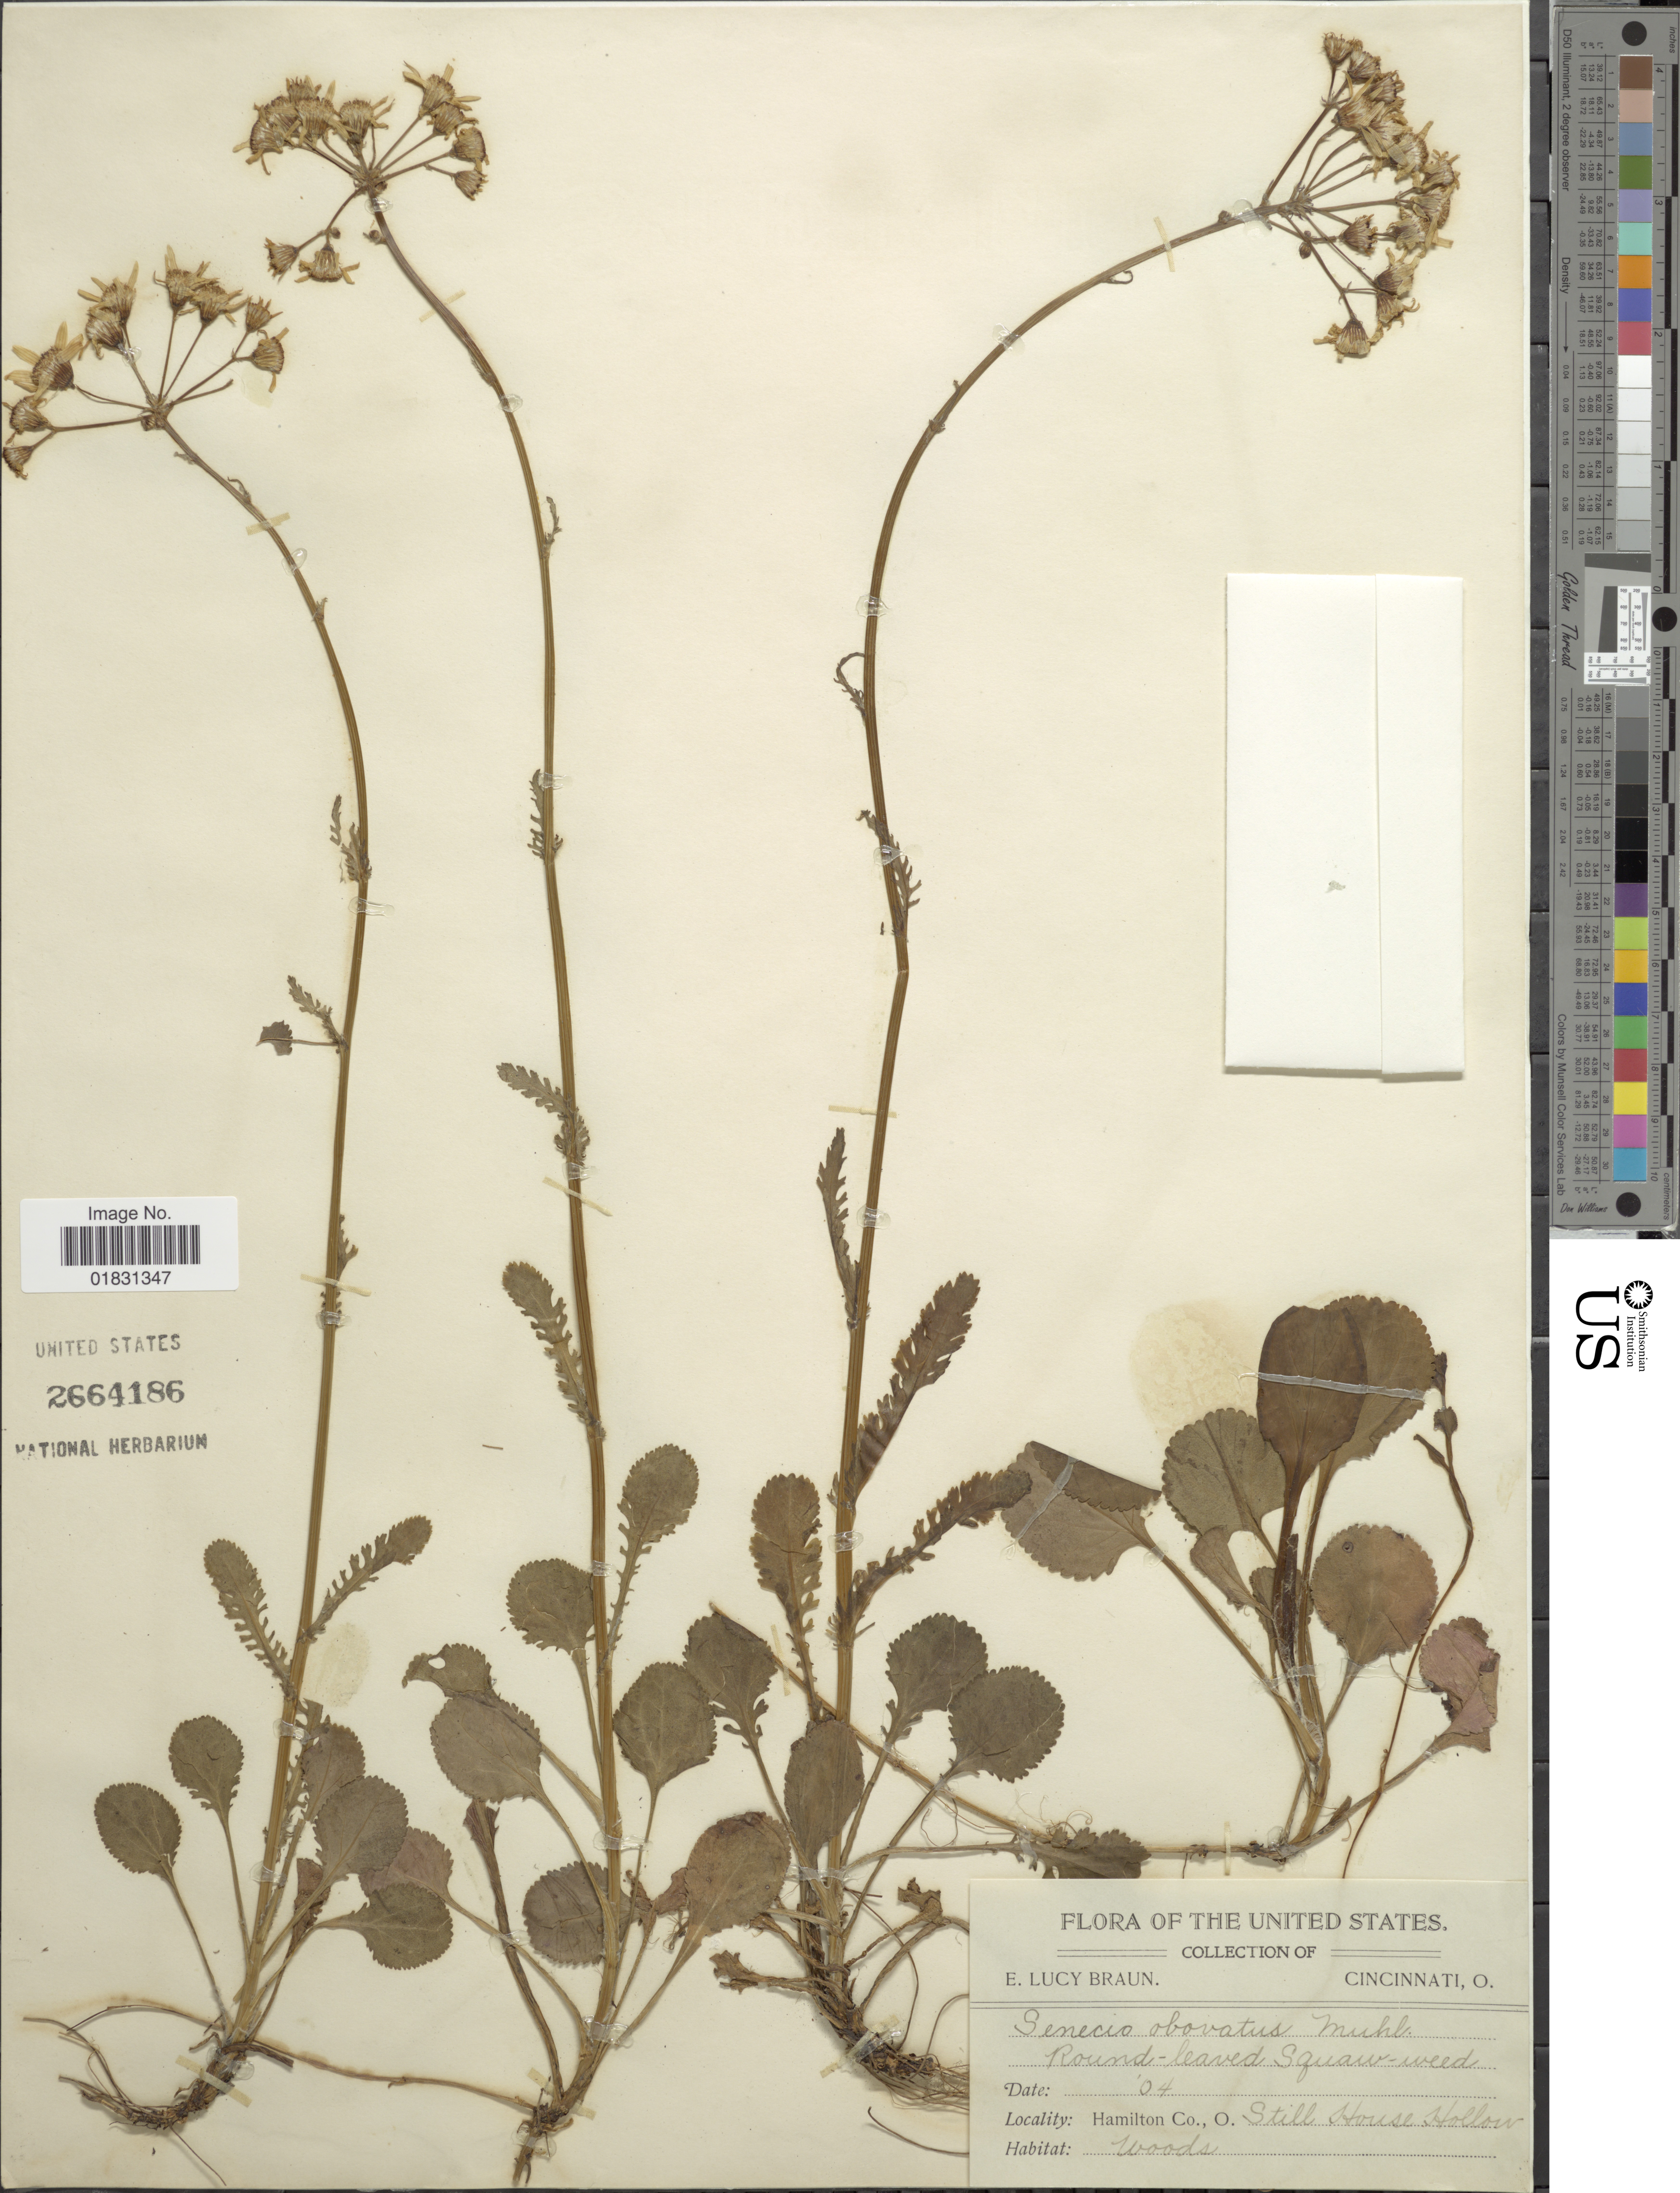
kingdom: Plantae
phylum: Tracheophyta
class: Magnoliopsida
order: Asterales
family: Asteraceae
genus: Packera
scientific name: Packera obovata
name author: (Muhl. ex Willd.) W.A. Weber & Á. Löve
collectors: E. L. Braun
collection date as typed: Transcribed d/m/y: //4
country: United States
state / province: Ohio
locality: Hamilton Co., Still House Hollow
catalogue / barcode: US 2664186